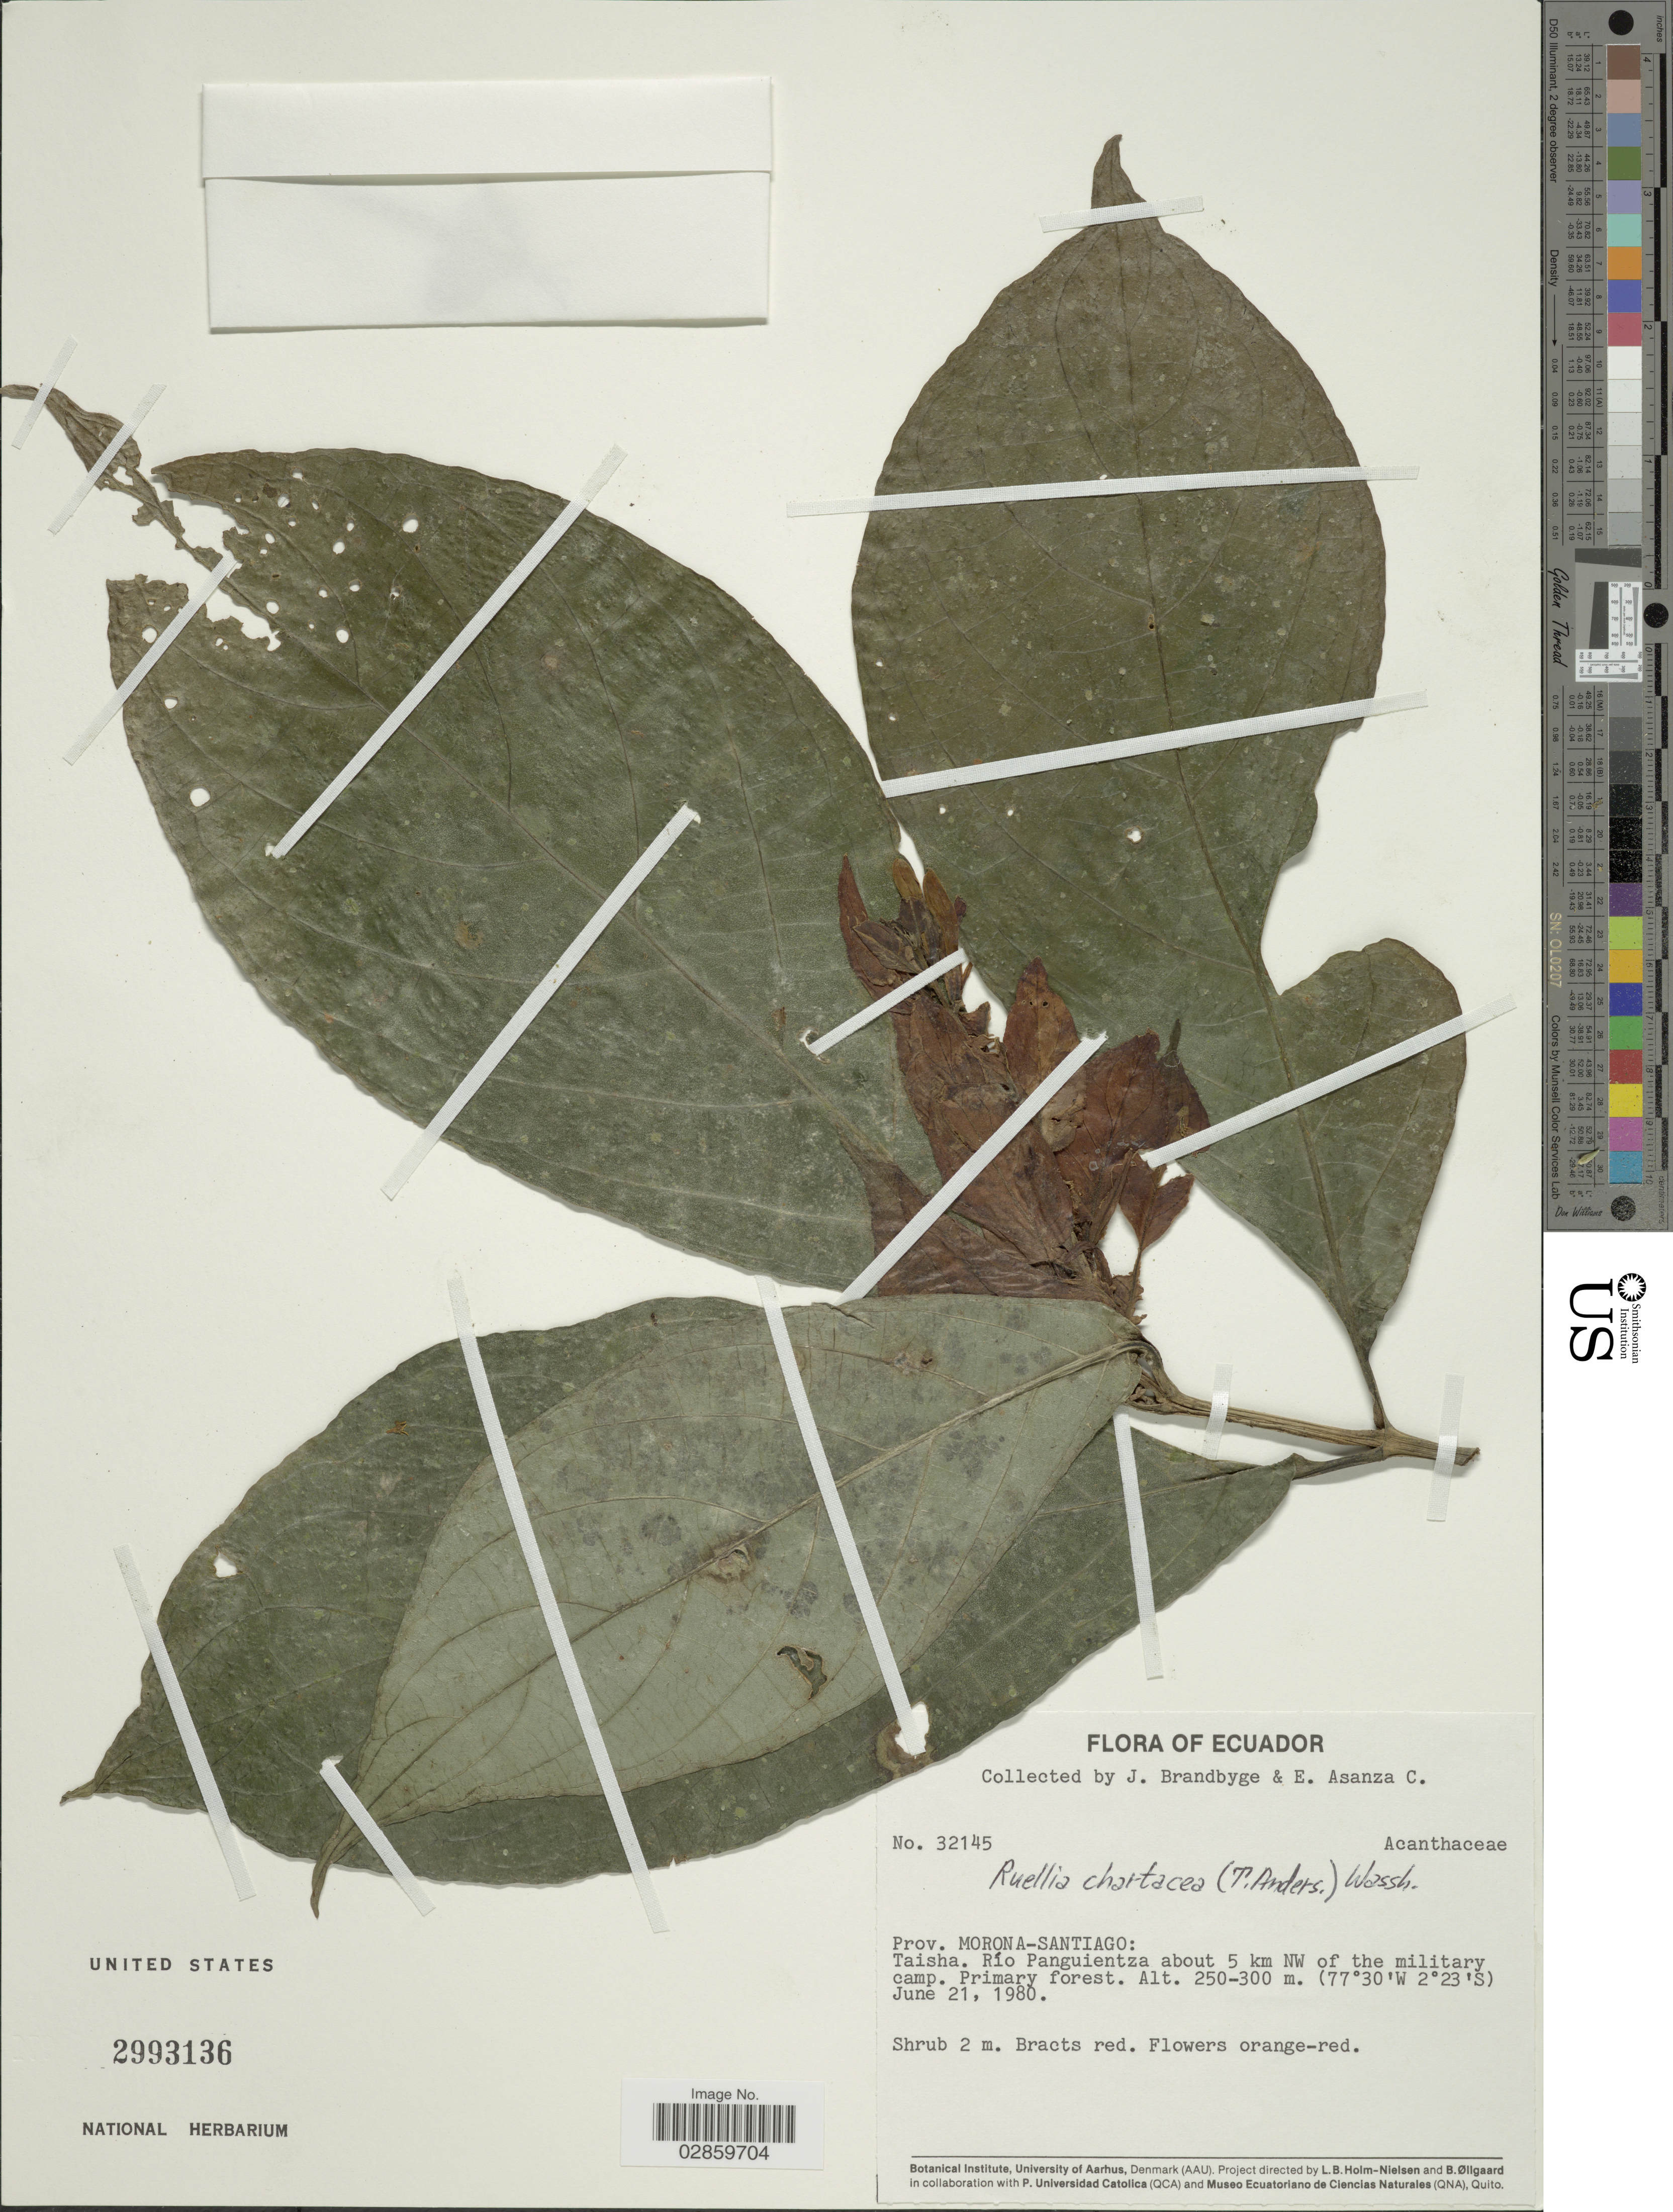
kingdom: Plantae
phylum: Tracheophyta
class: Magnoliopsida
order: Lamiales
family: Acanthaceae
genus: Ruellia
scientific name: Ruellia chartacea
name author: (T. Anderson) Wassh.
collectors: J. Brandbyge & E. Asanza C.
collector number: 32145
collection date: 1980-06-21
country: Ecuador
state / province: Morona-Santiago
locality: Taisha. Río Panguientza about 5 km NW of the military camp.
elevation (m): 250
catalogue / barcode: US 2993136